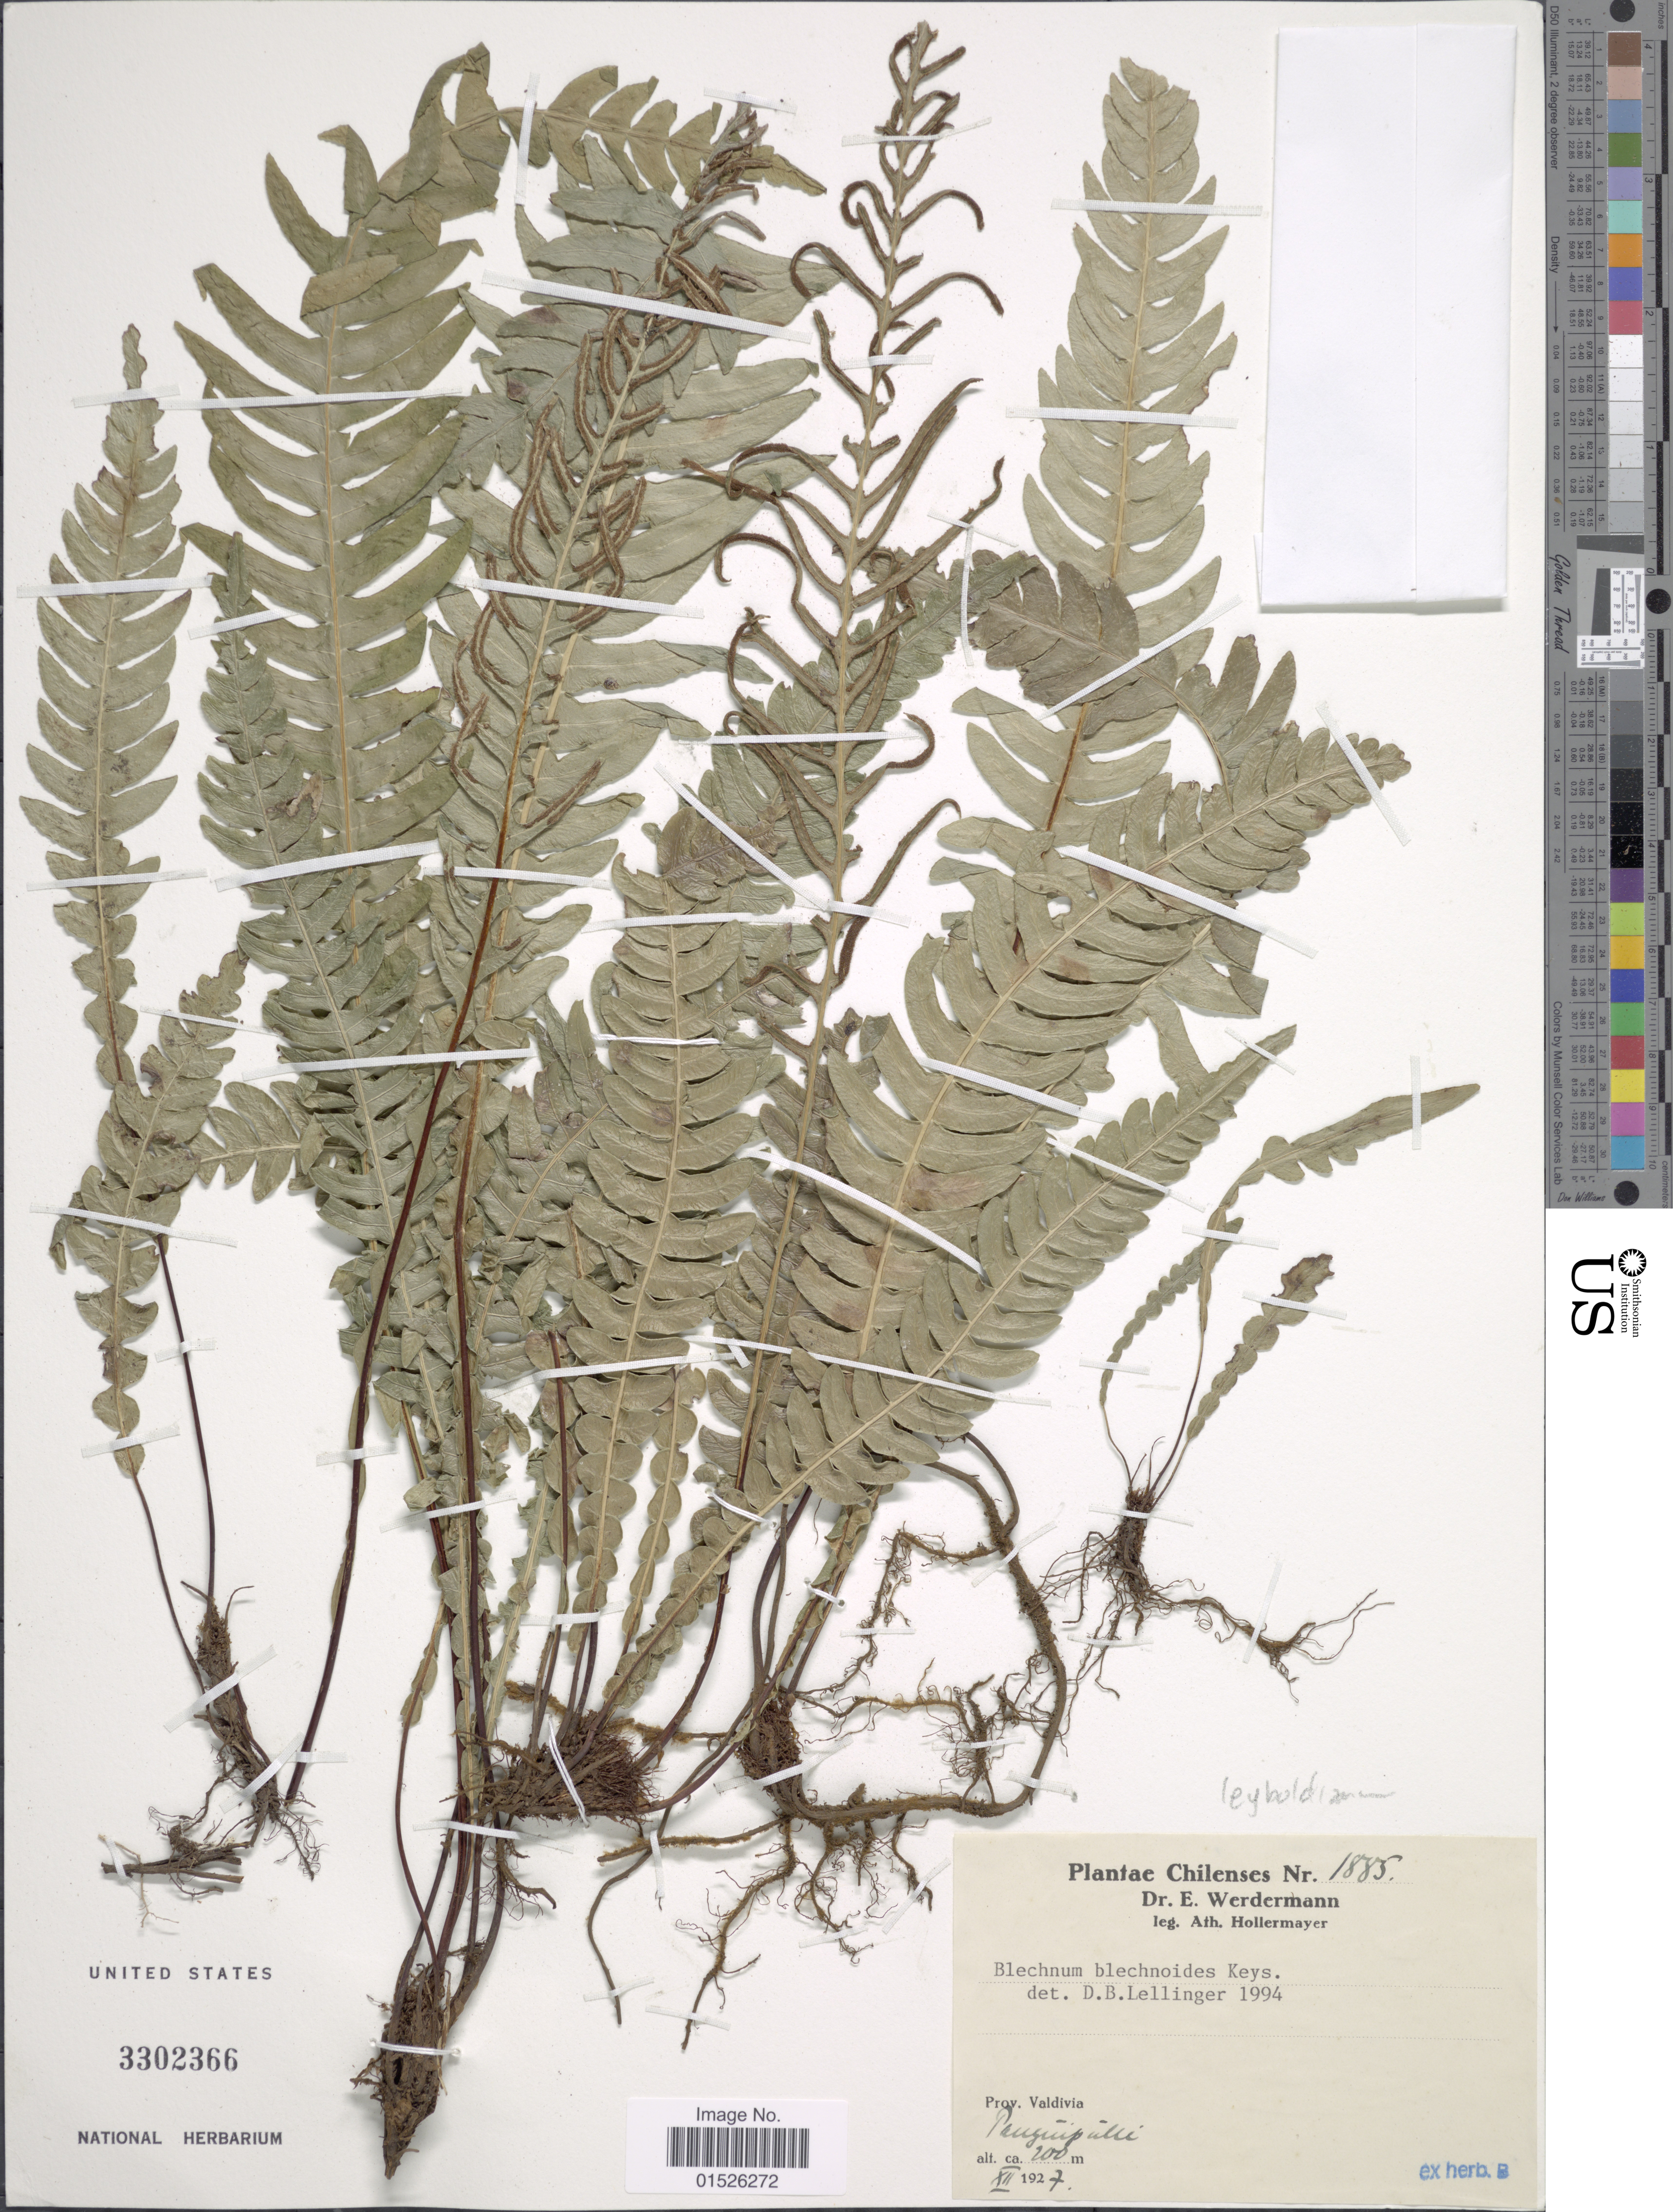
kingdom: Plantae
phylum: Tracheophyta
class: Polypodiopsida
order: Polypodiales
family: Blechnaceae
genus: Blechnum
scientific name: Blechnum leyboldtianum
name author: (Phil.) C. Chr.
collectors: A. Hollermayer & E. Werdermann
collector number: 1885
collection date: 1927-12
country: Chile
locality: Chilenses, Prov. Valdivia. Panguipulli.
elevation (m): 200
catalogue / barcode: US 3302366